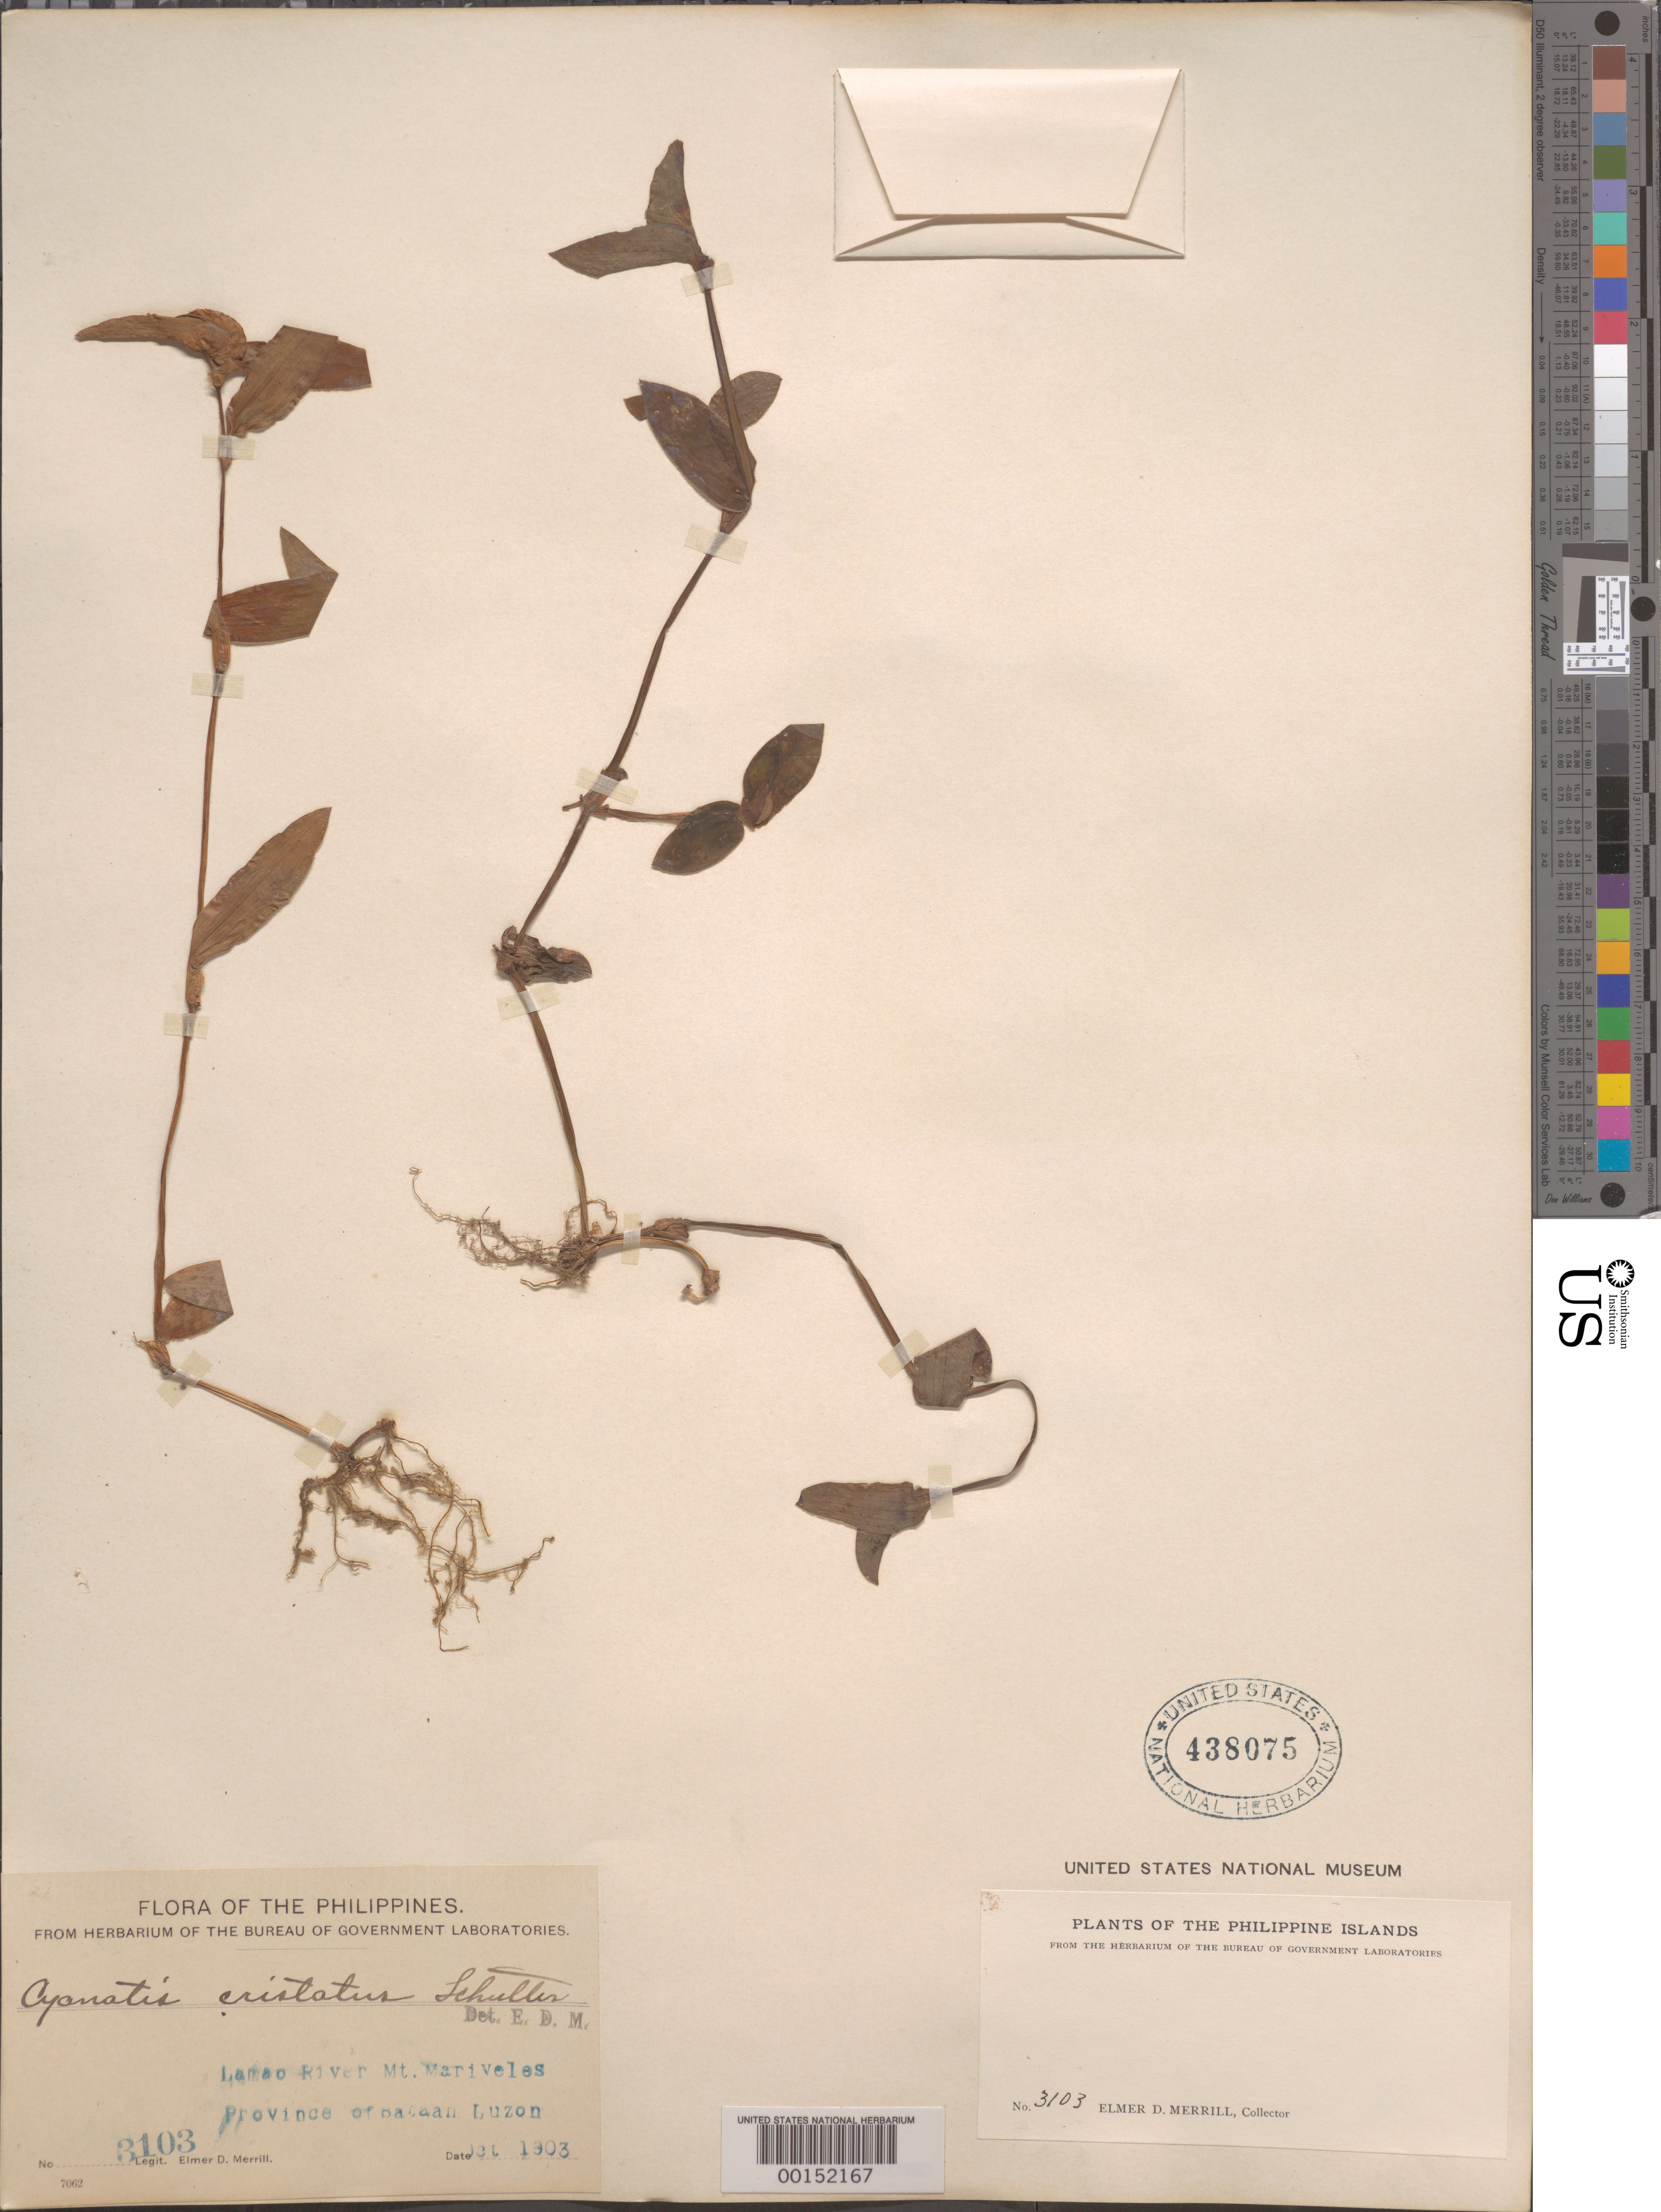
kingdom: Plantae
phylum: Tracheophyta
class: Liliopsida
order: Commelinales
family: Commelinaceae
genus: Cyanotis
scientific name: Cyanotis cristata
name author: (L.) D. Don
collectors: E. D. Merrill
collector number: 3103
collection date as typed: Oct 1903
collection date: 1903-10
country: Philippines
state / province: Central Luzon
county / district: Bataan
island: Luzon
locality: Lamao River, Mt. Mariveles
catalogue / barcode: US 438075